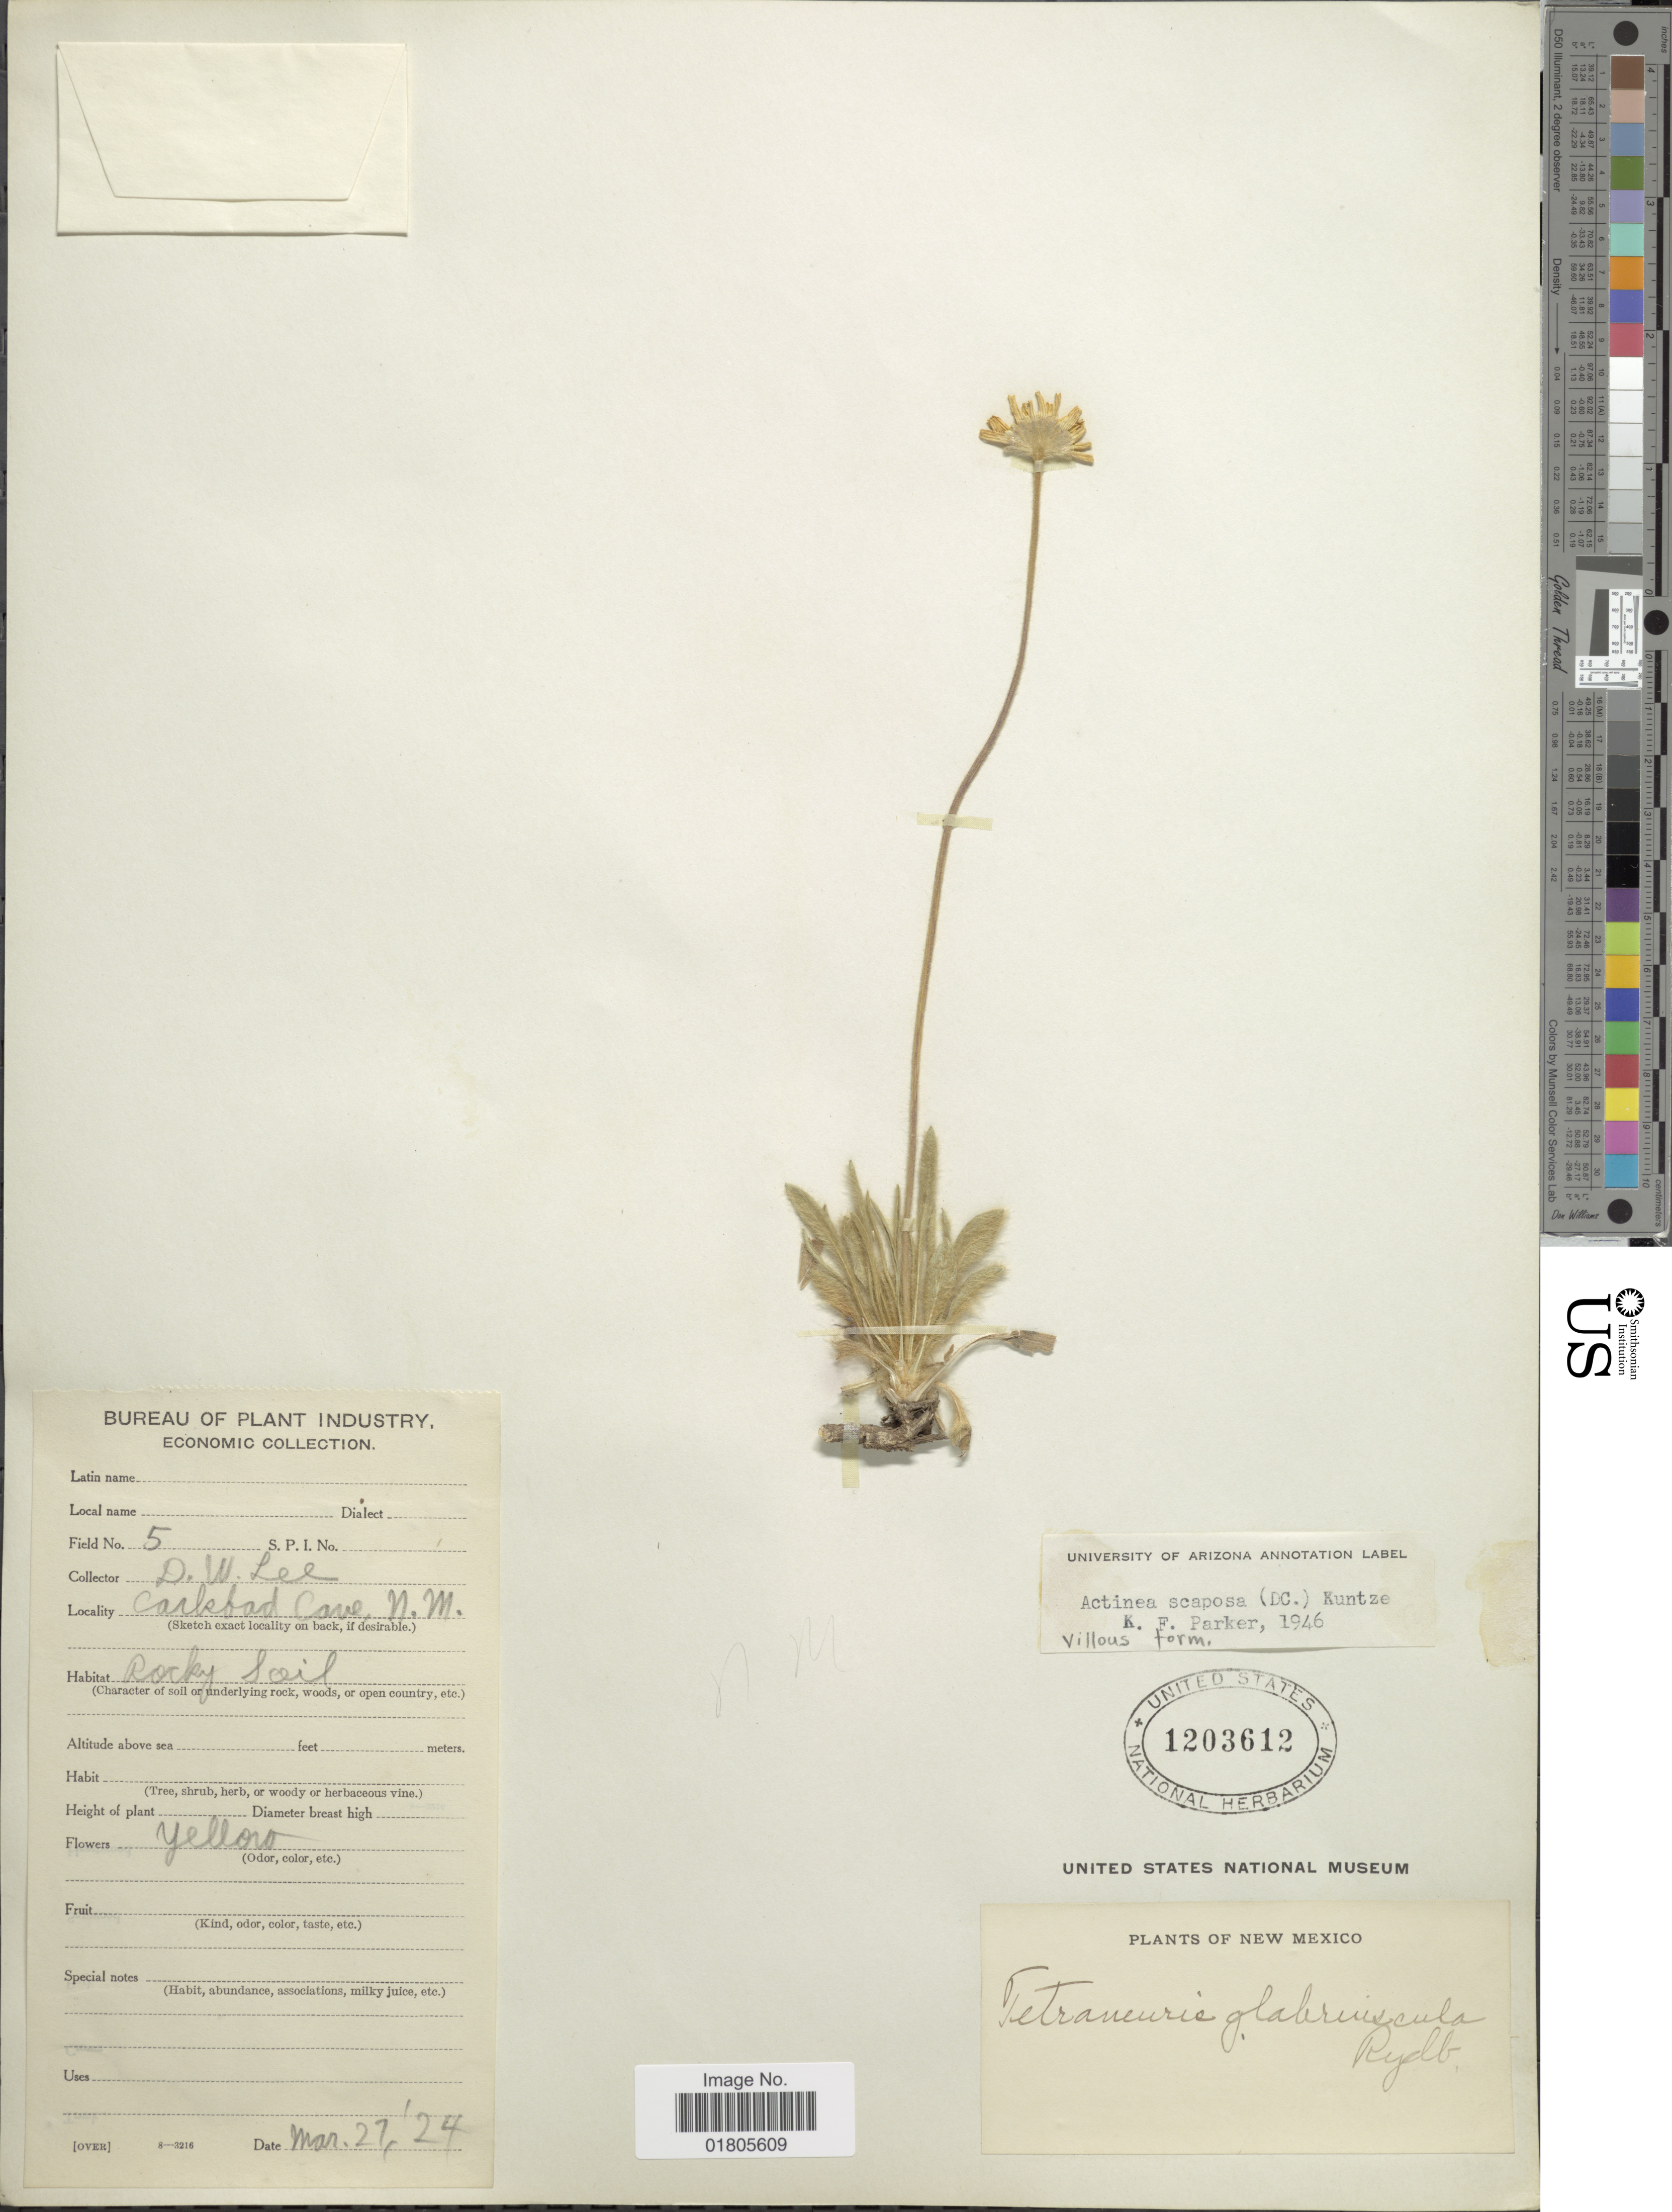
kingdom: Plantae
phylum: Tracheophyta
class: Magnoliopsida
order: Asterales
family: Asteraceae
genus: Actinea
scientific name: Actinea scaposa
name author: (DC.) Kuntze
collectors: D. Lee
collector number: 5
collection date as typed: Transcribed d/m/y: 27/3/24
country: United States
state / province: New Mexico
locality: Carlsbad Cavern, N.M.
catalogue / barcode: US 1203612